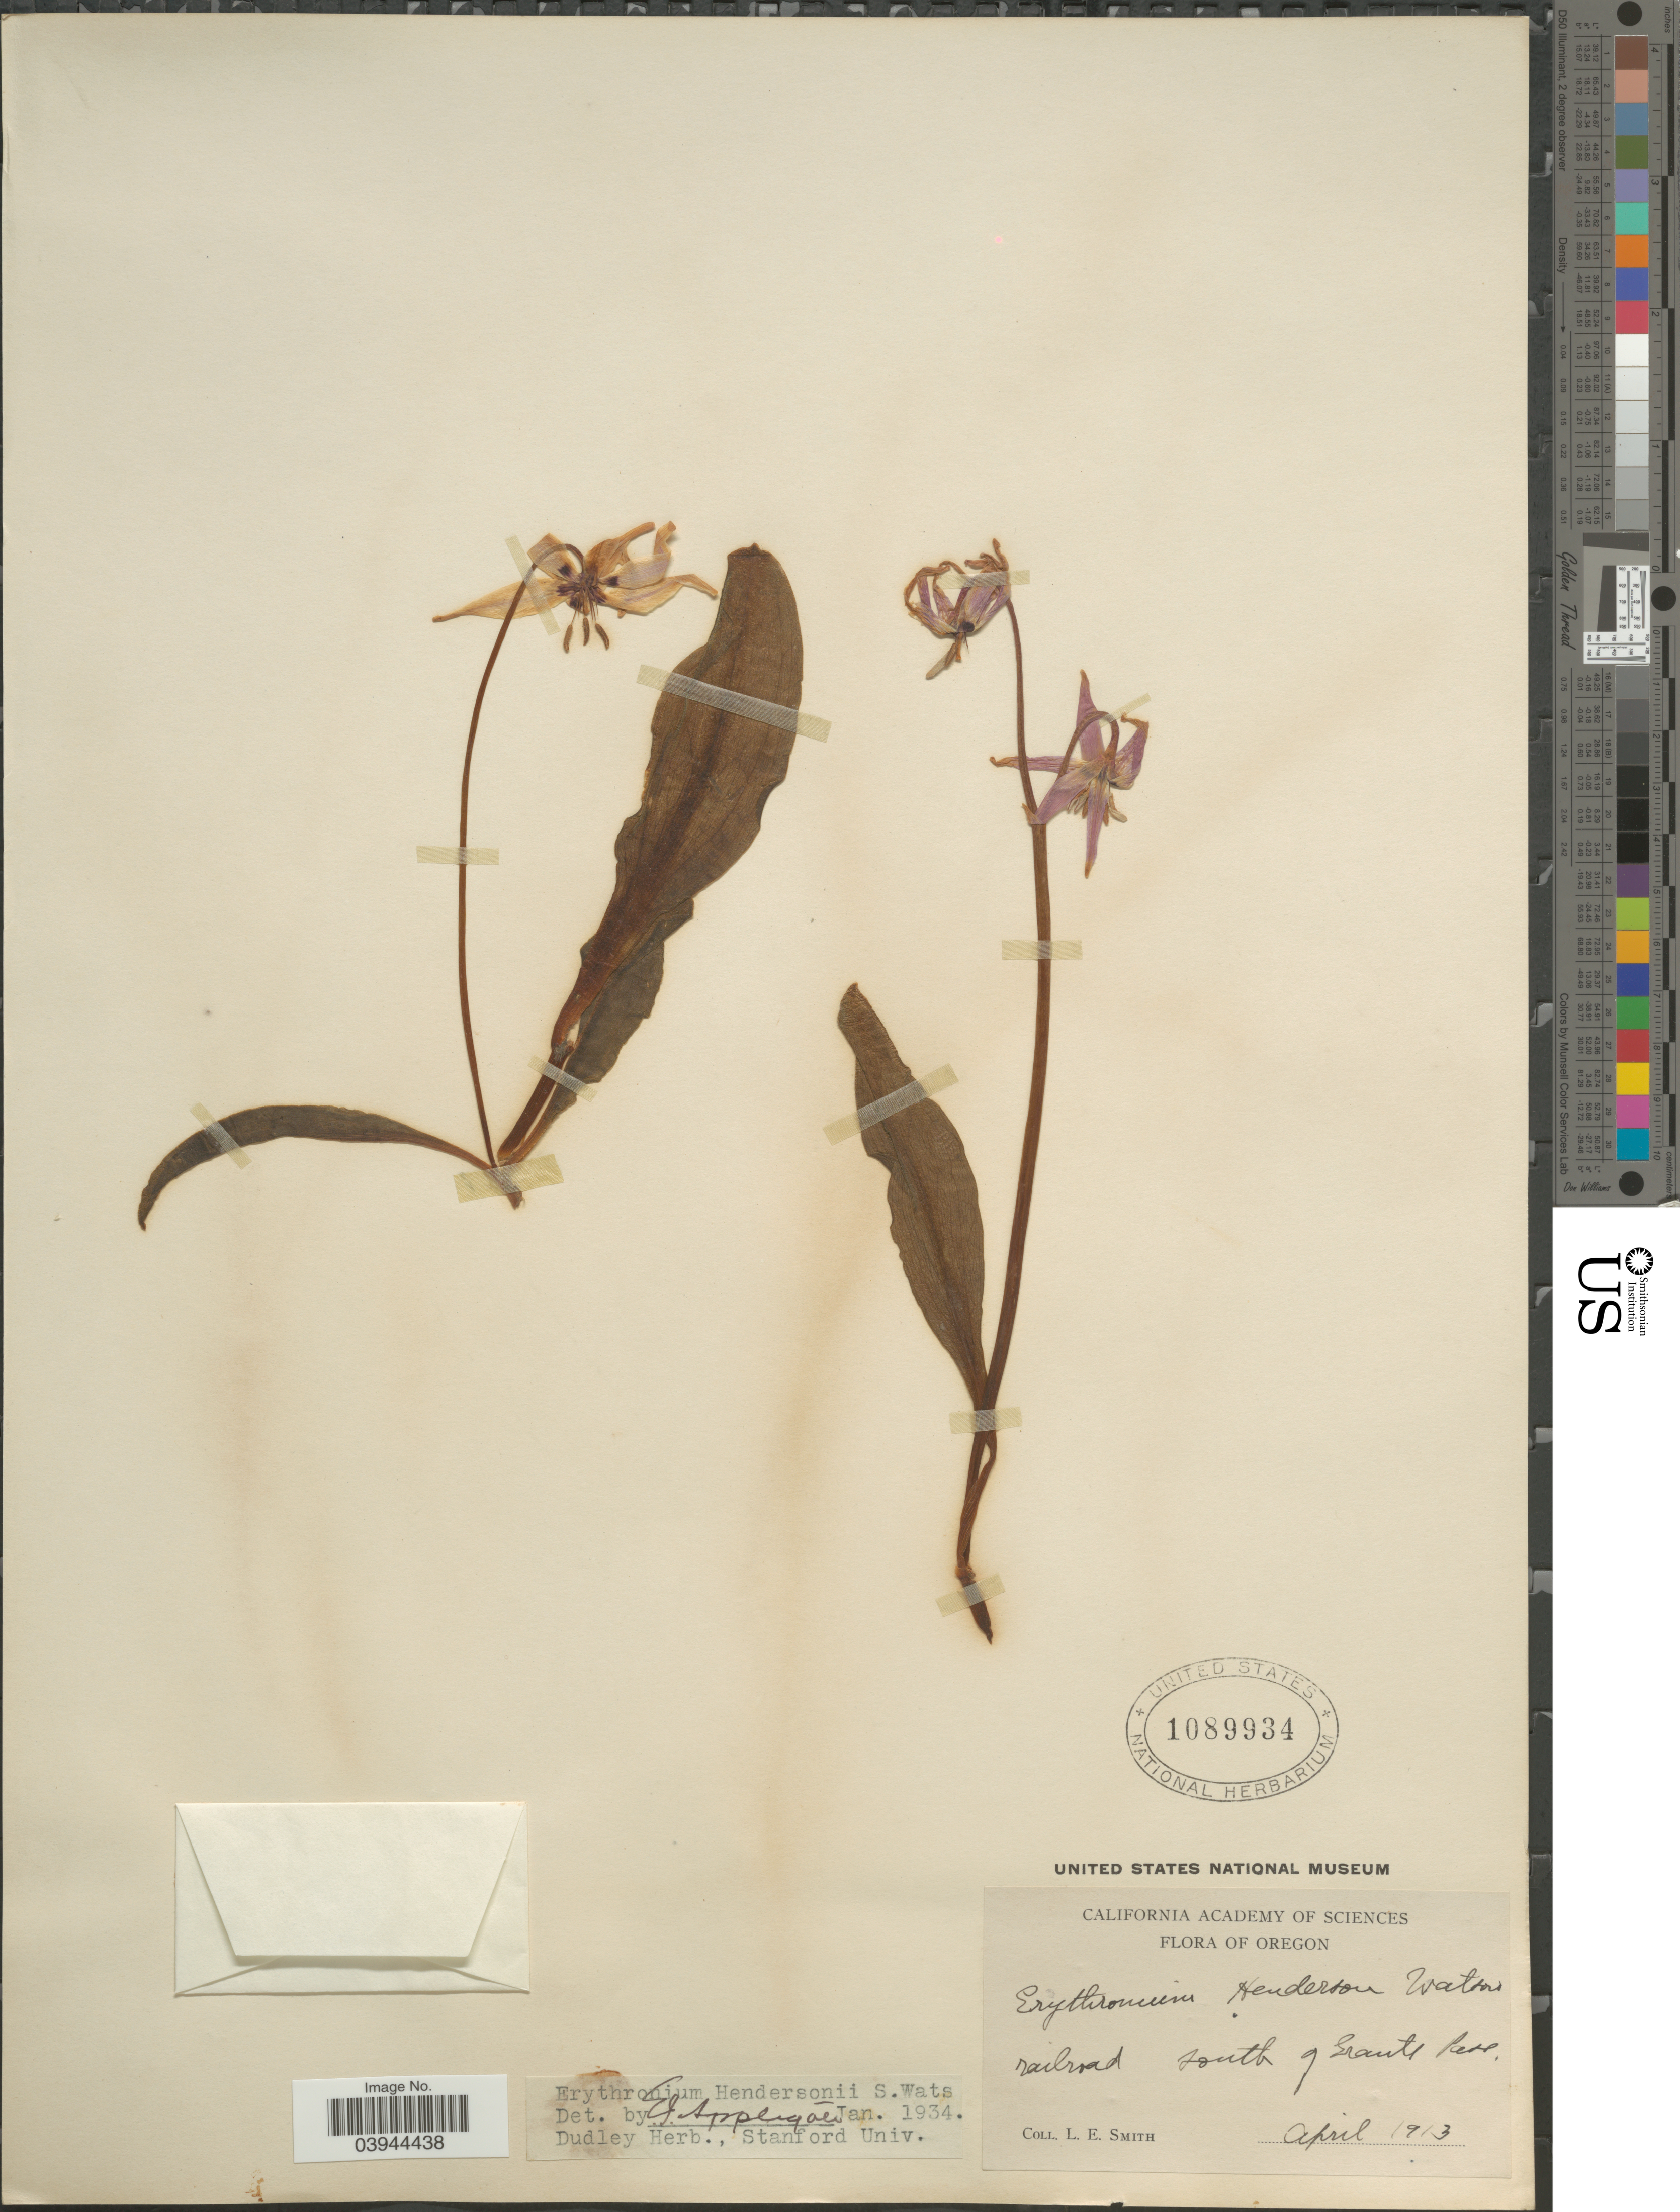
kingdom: Plantae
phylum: Tracheophyta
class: Liliopsida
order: Liliales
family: Liliaceae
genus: Erythronium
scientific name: Erythronium hendersonii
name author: S. Watson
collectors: L. E. Smith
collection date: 1913-04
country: United States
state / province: Oregon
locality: Railroad, south of Grant Pass.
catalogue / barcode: US 1089934